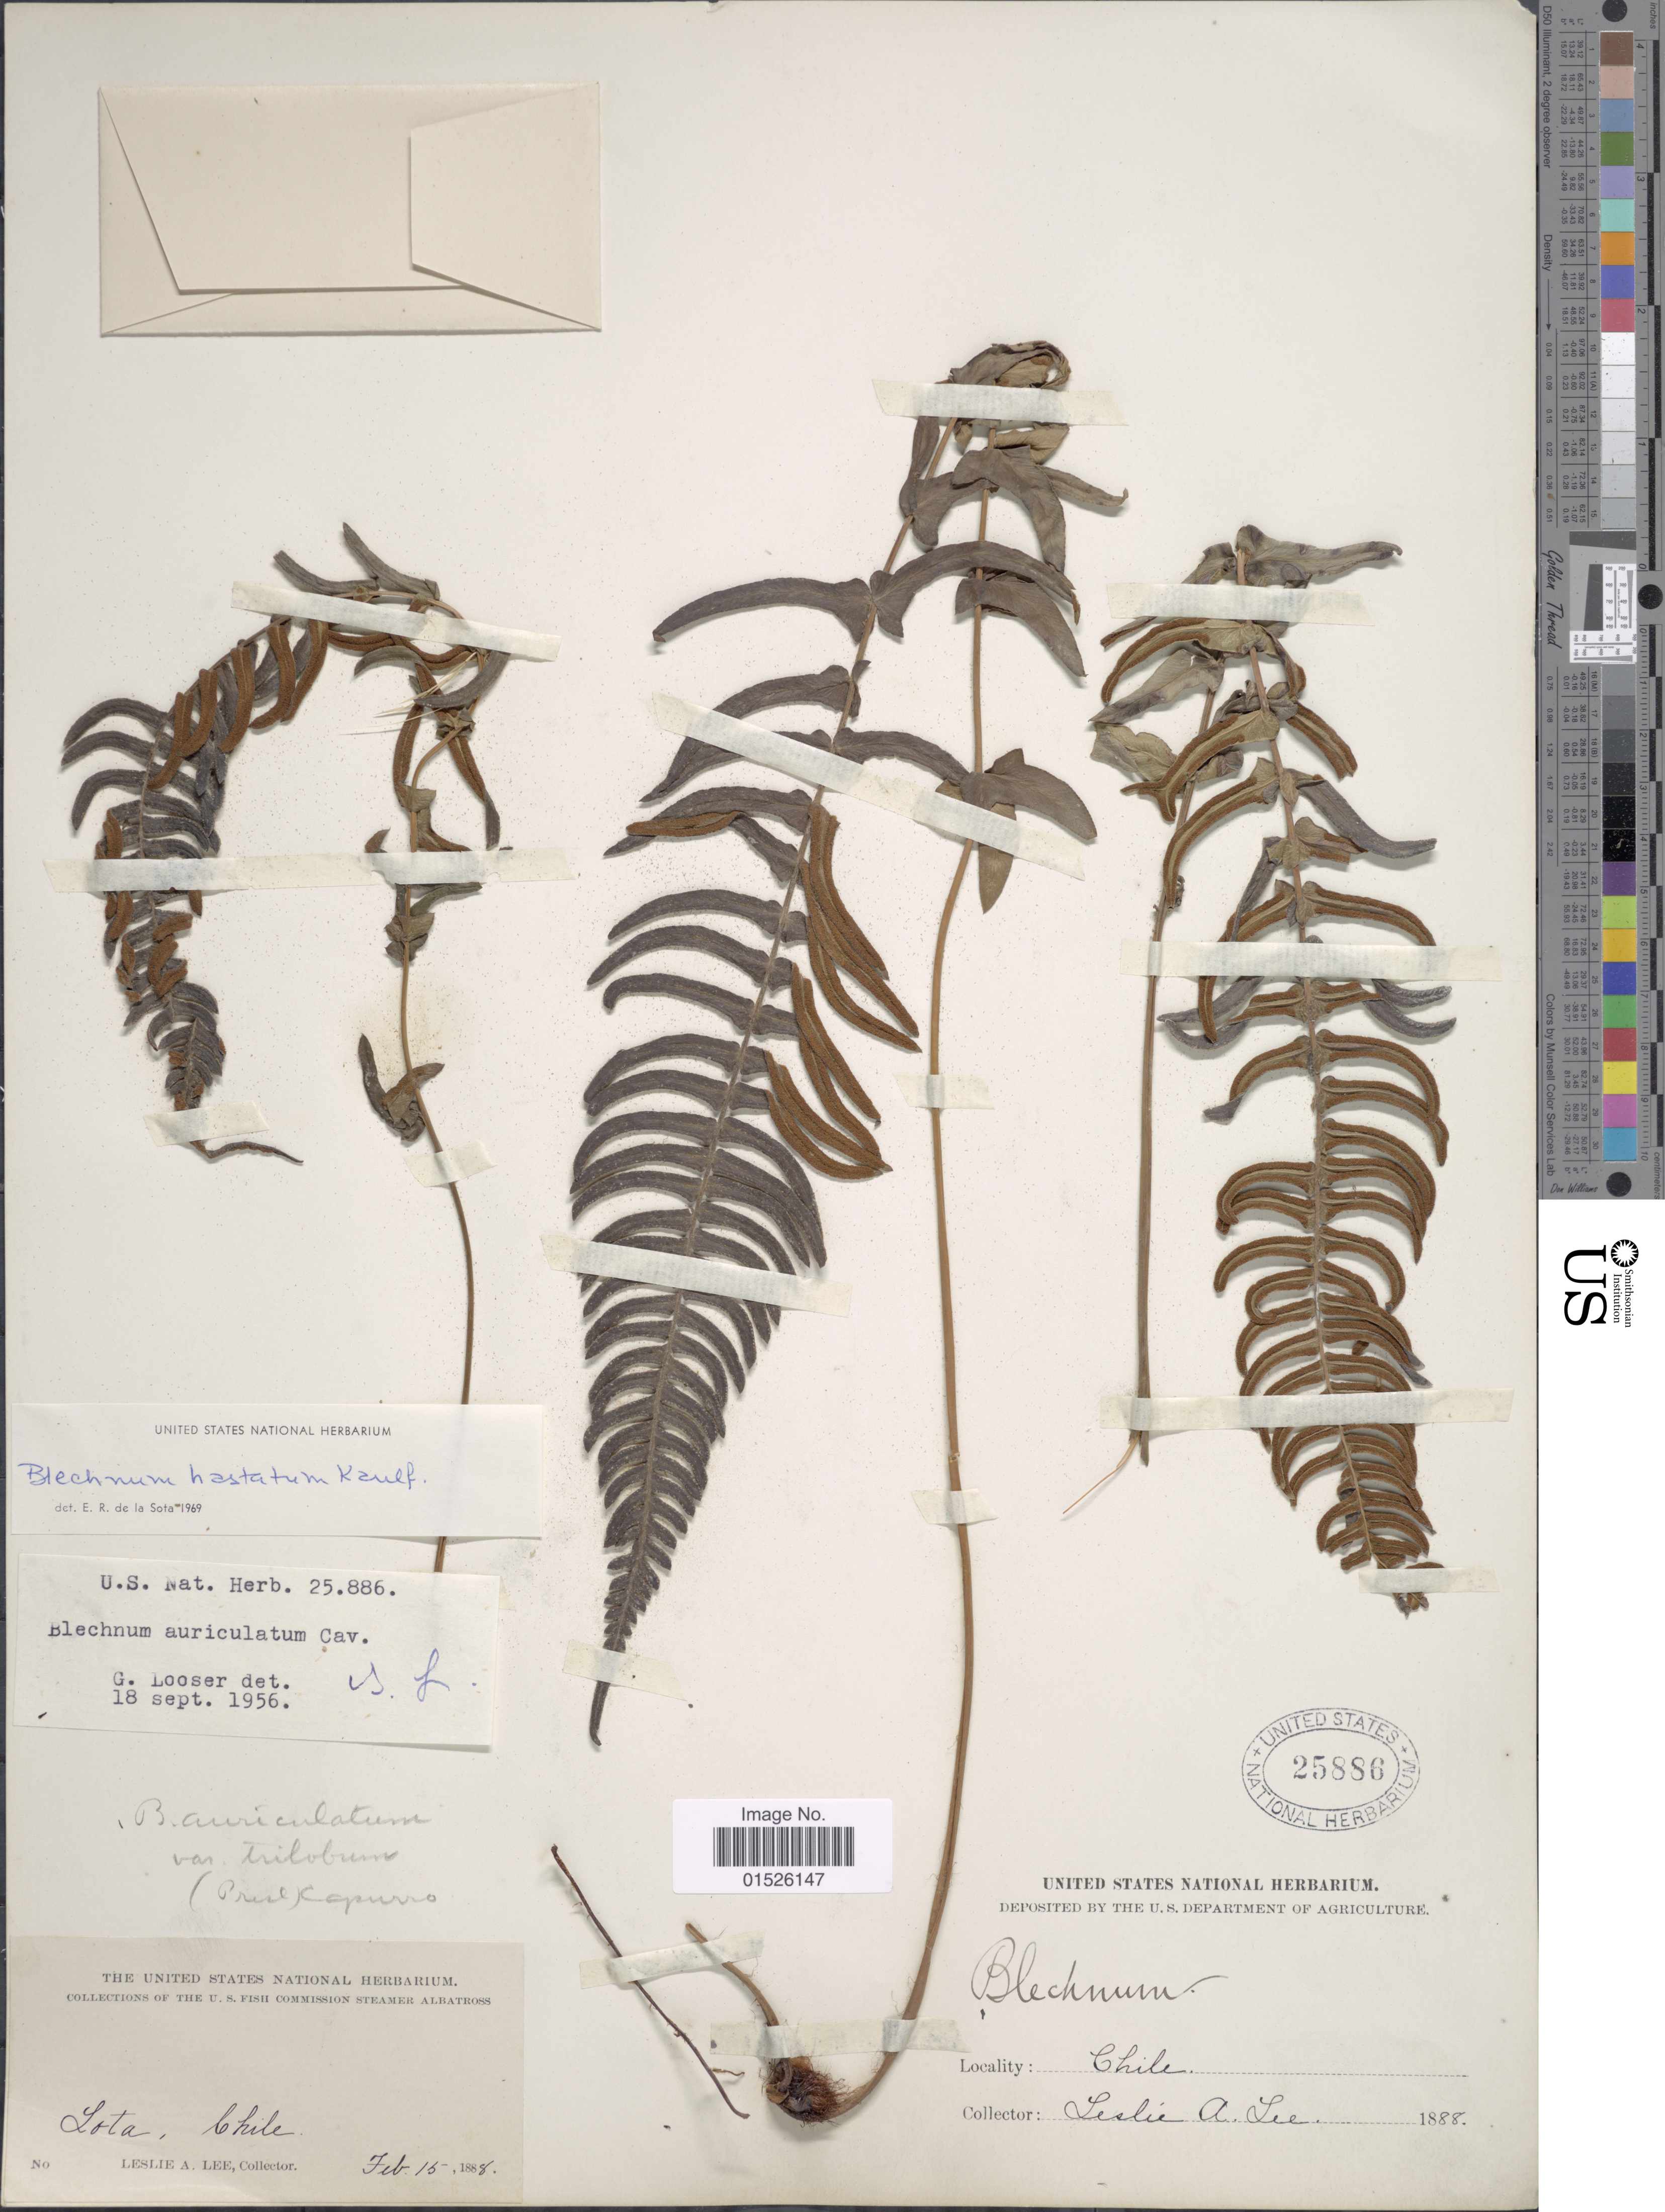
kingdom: Plantae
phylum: Tracheophyta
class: Polypodiopsida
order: Polypodiales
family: Blechnaceae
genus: Blechnum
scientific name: Blechnum hastatum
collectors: L. Lee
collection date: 1888-02-15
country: Chile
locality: Lota, Chile.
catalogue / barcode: US 25886